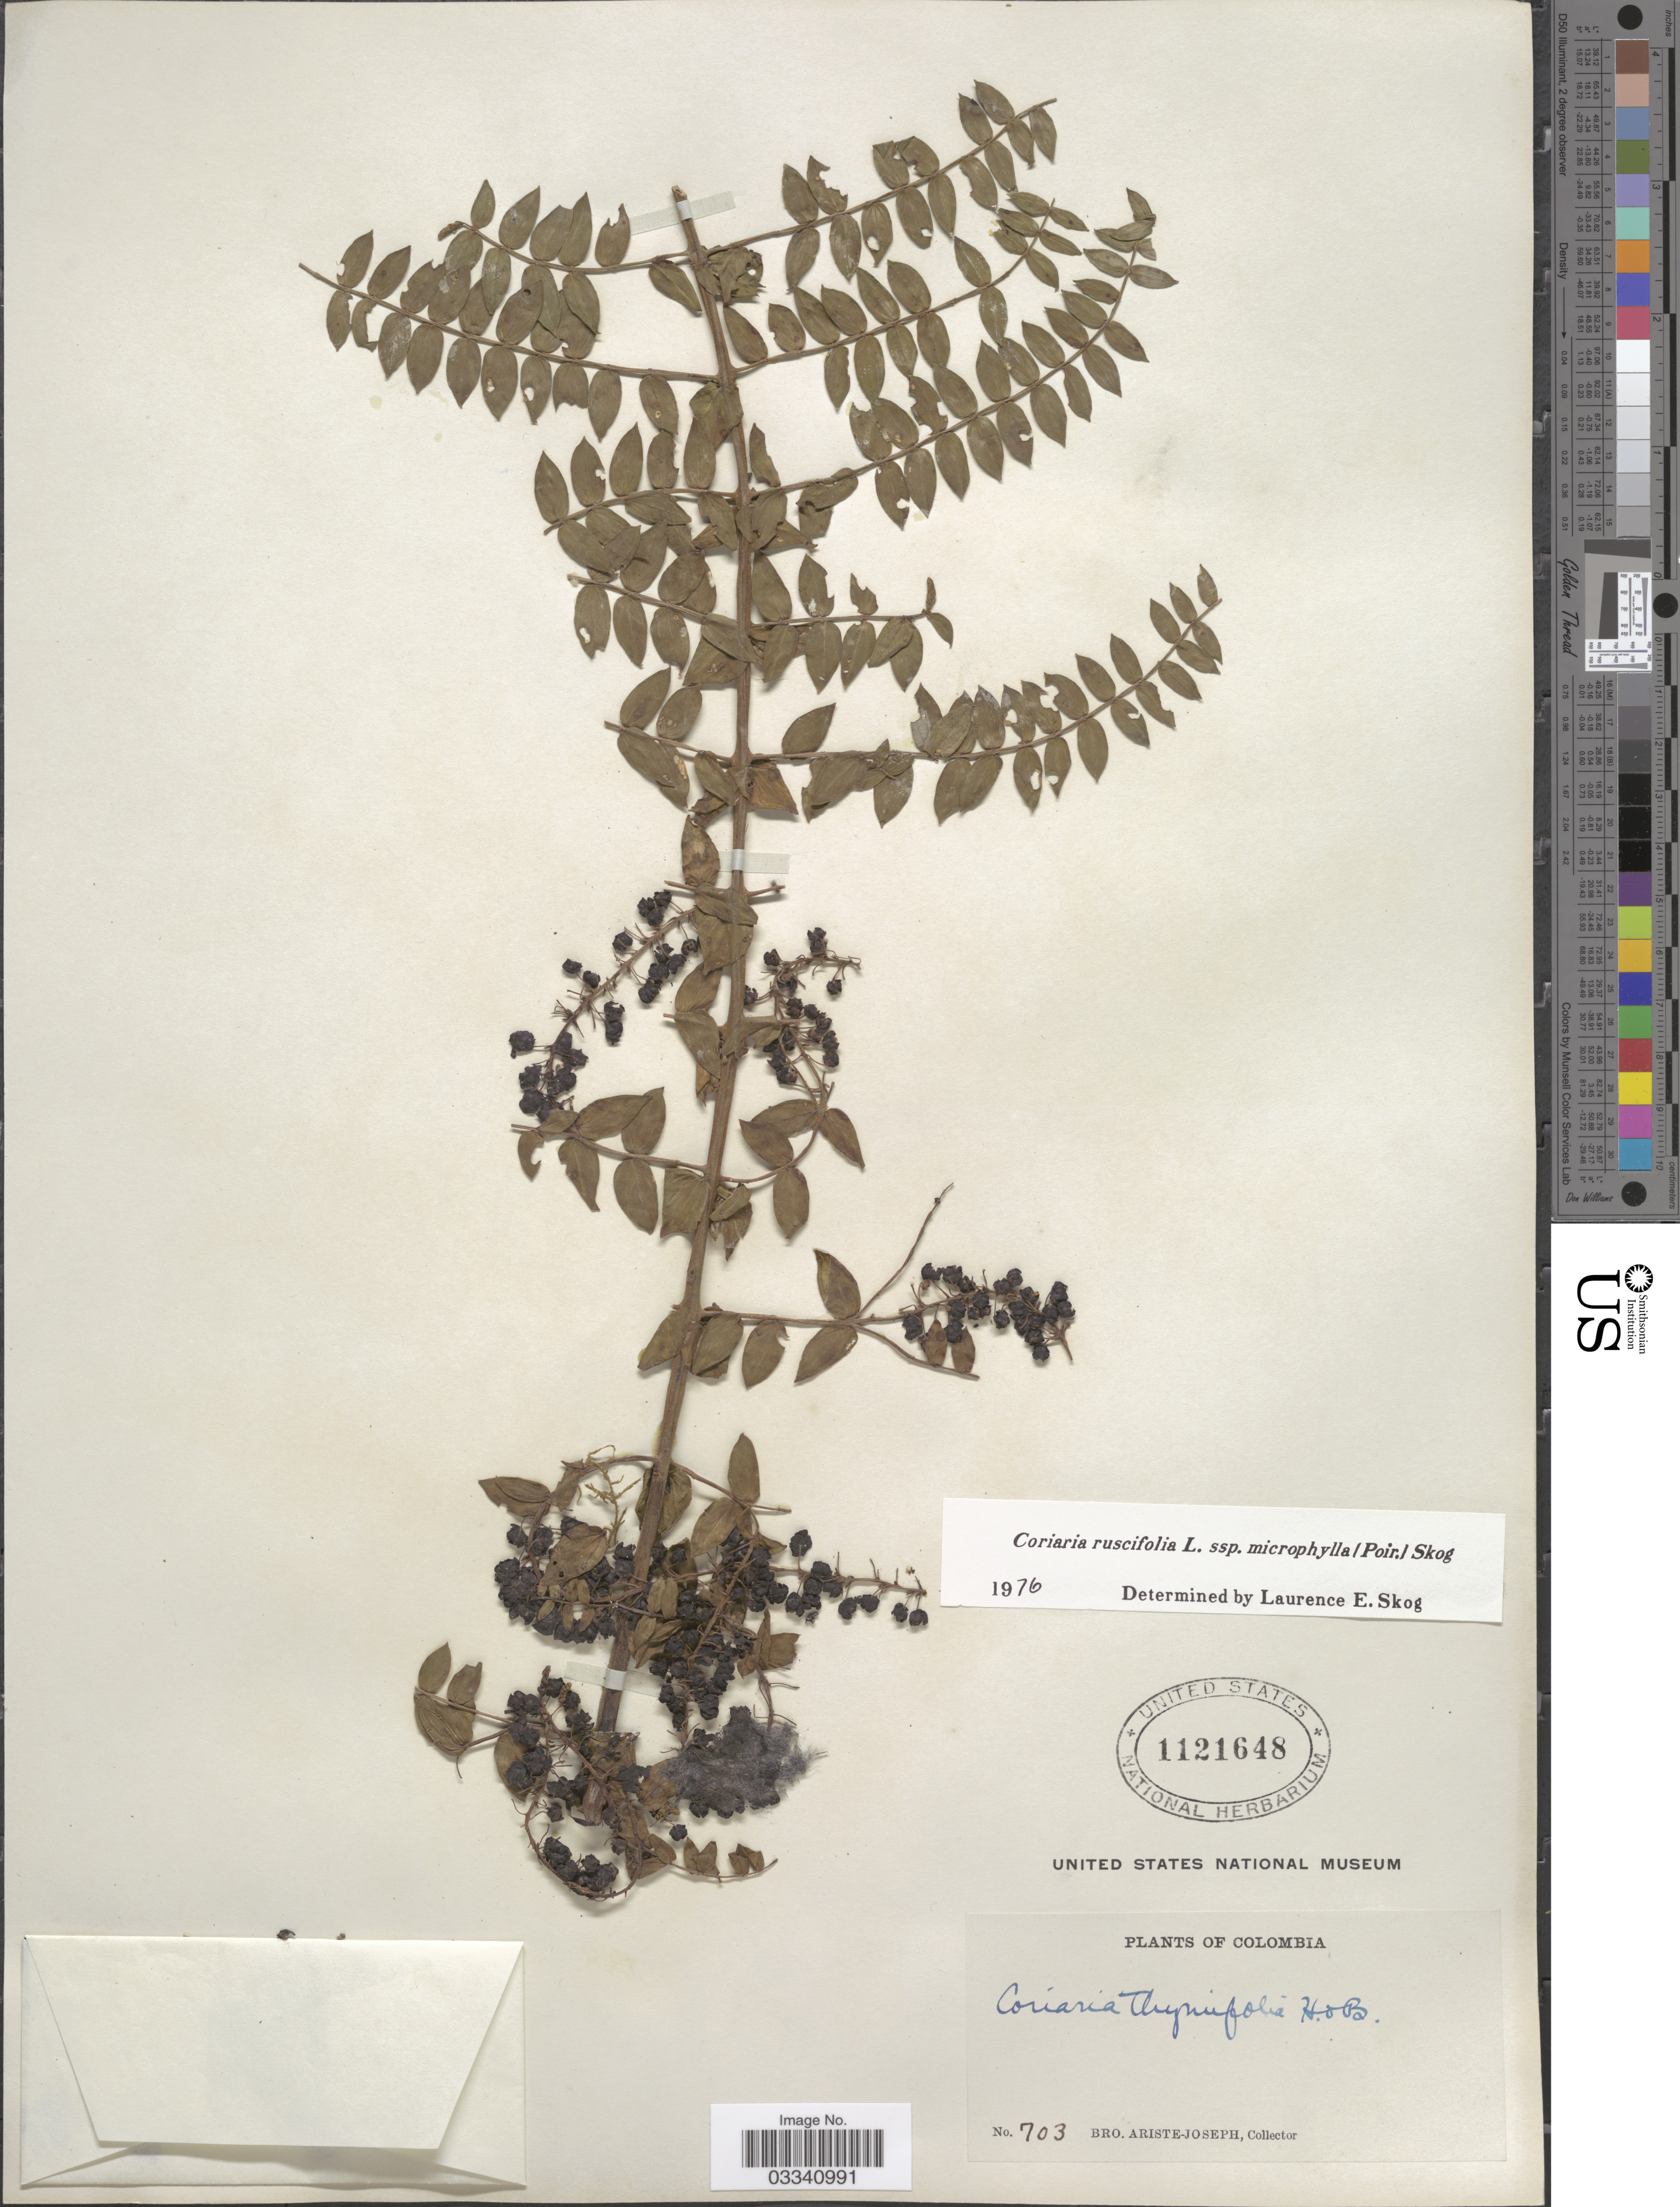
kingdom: Plantae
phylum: Tracheophyta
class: Magnoliopsida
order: Cucurbitales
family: Coriariaceae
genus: Coriaria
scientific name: Coriaria ruscifolia subsp. microphylla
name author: (Poir.) L.E. Skog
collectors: Bro. Ariste-Joseph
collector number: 703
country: Colombia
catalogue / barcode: US 1121648